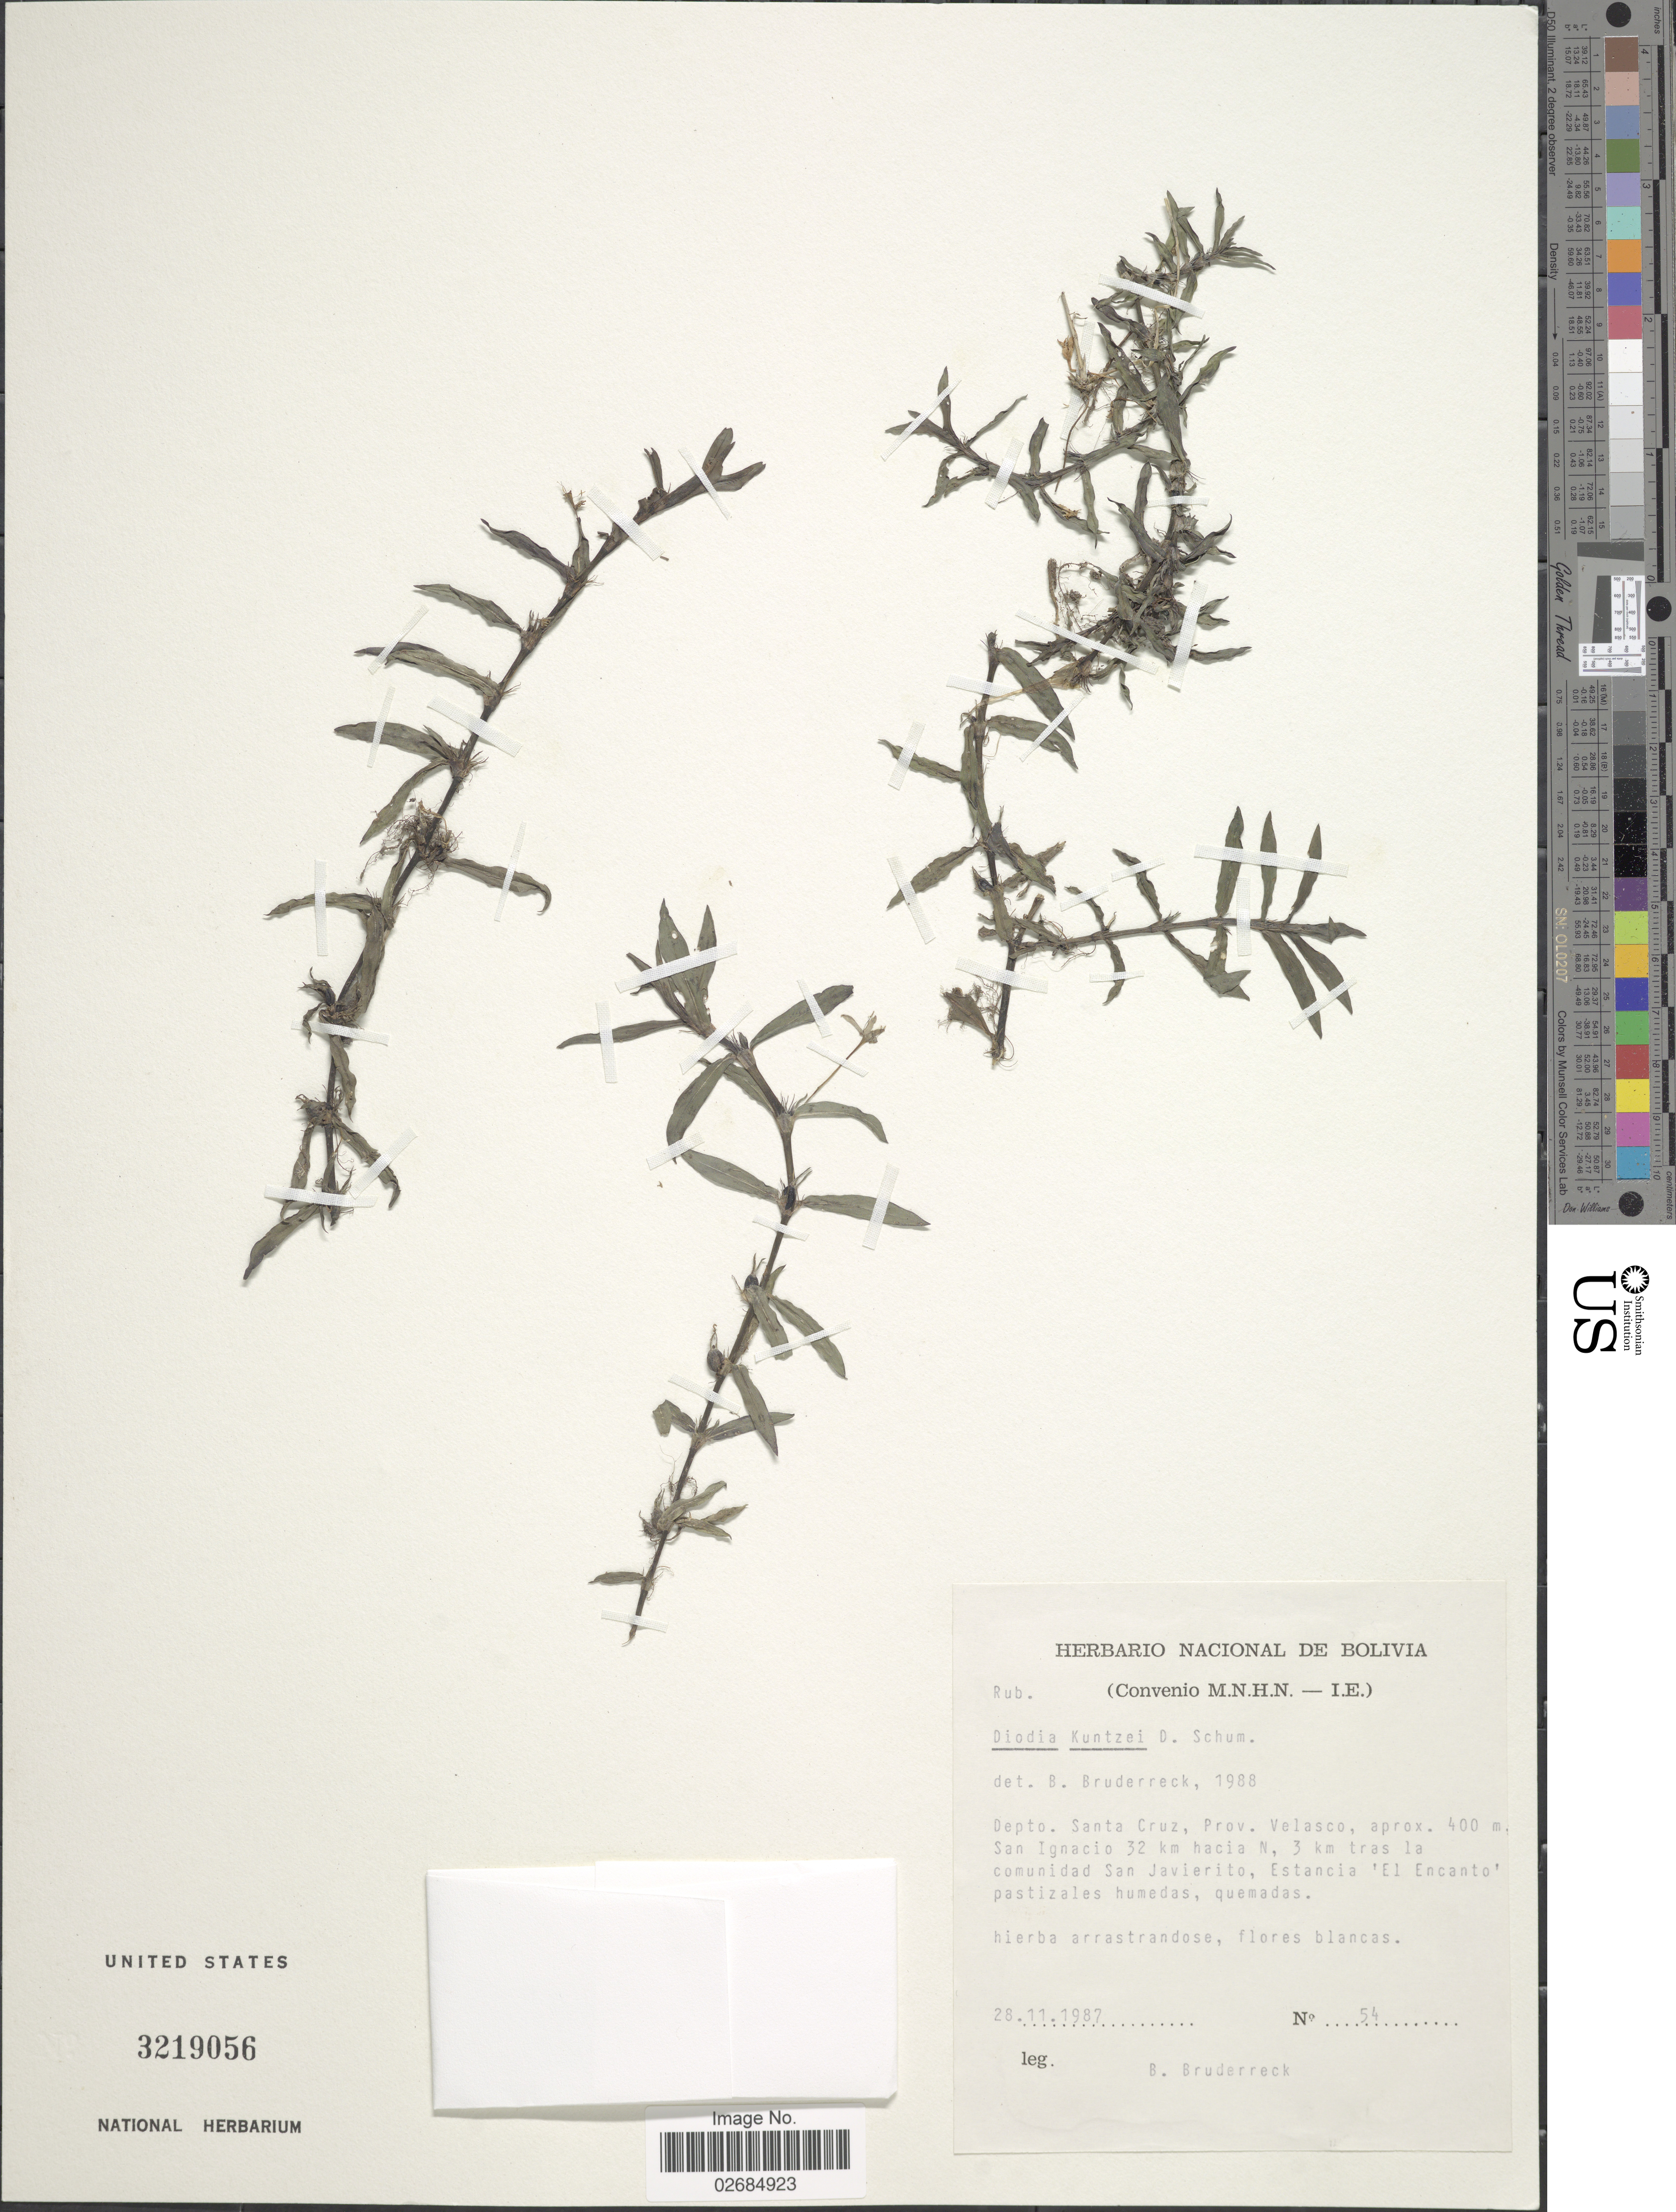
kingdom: Plantae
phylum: Tracheophyta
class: Magnoliopsida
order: Gentianales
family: Rubiaceae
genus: Diodia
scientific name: Diodia kuntzei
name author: K. Schum.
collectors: B. Bruderreck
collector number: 54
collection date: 1987-11-28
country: Bolivia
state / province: Santa Cruz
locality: Prov. Velasco, San Ignacio 32 km hacia N, 3 km tras la comunidad San Javierito, Estancia 'El Encanto' [unsure placement]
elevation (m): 400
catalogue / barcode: US 3219056